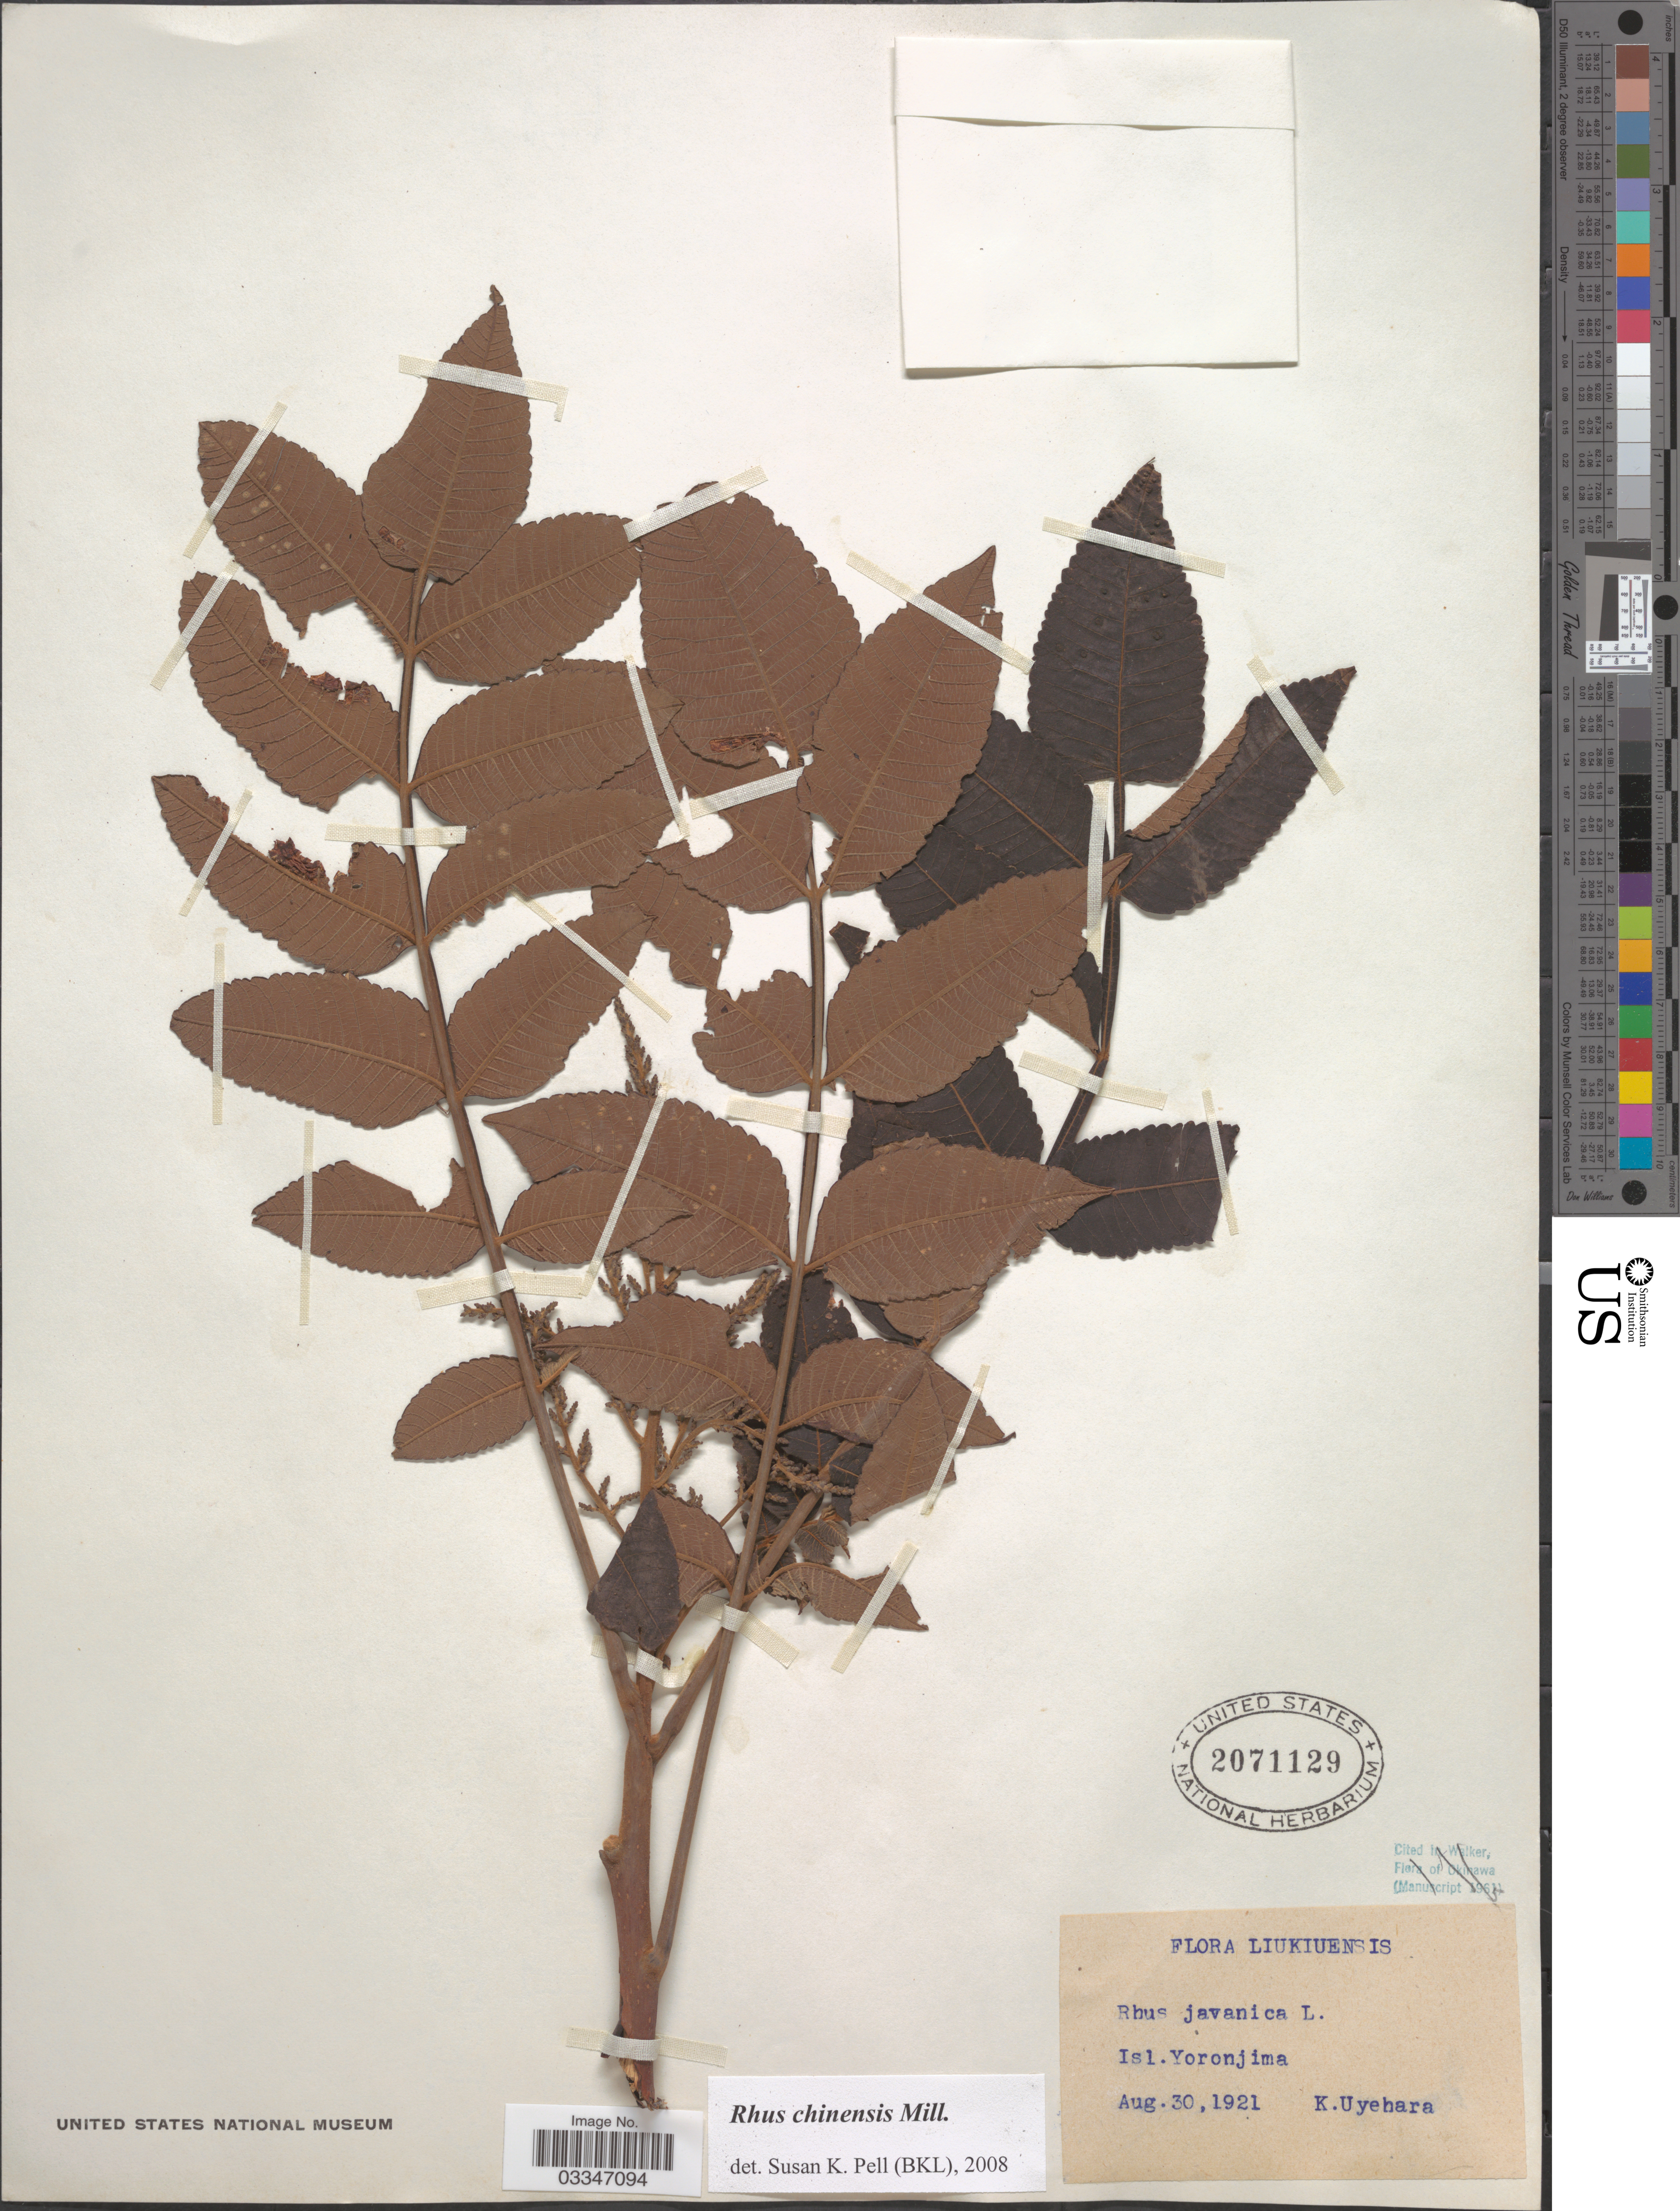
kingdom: Plantae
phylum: Tracheophyta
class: Magnoliopsida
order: Sapindales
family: Anacardiaceae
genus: Rhus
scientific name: Rhus chinensis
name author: Mill.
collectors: K. Uyehara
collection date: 1921-08-30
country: Japan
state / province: Okinawa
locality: Isl. Yoronjima.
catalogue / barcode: US 2071129